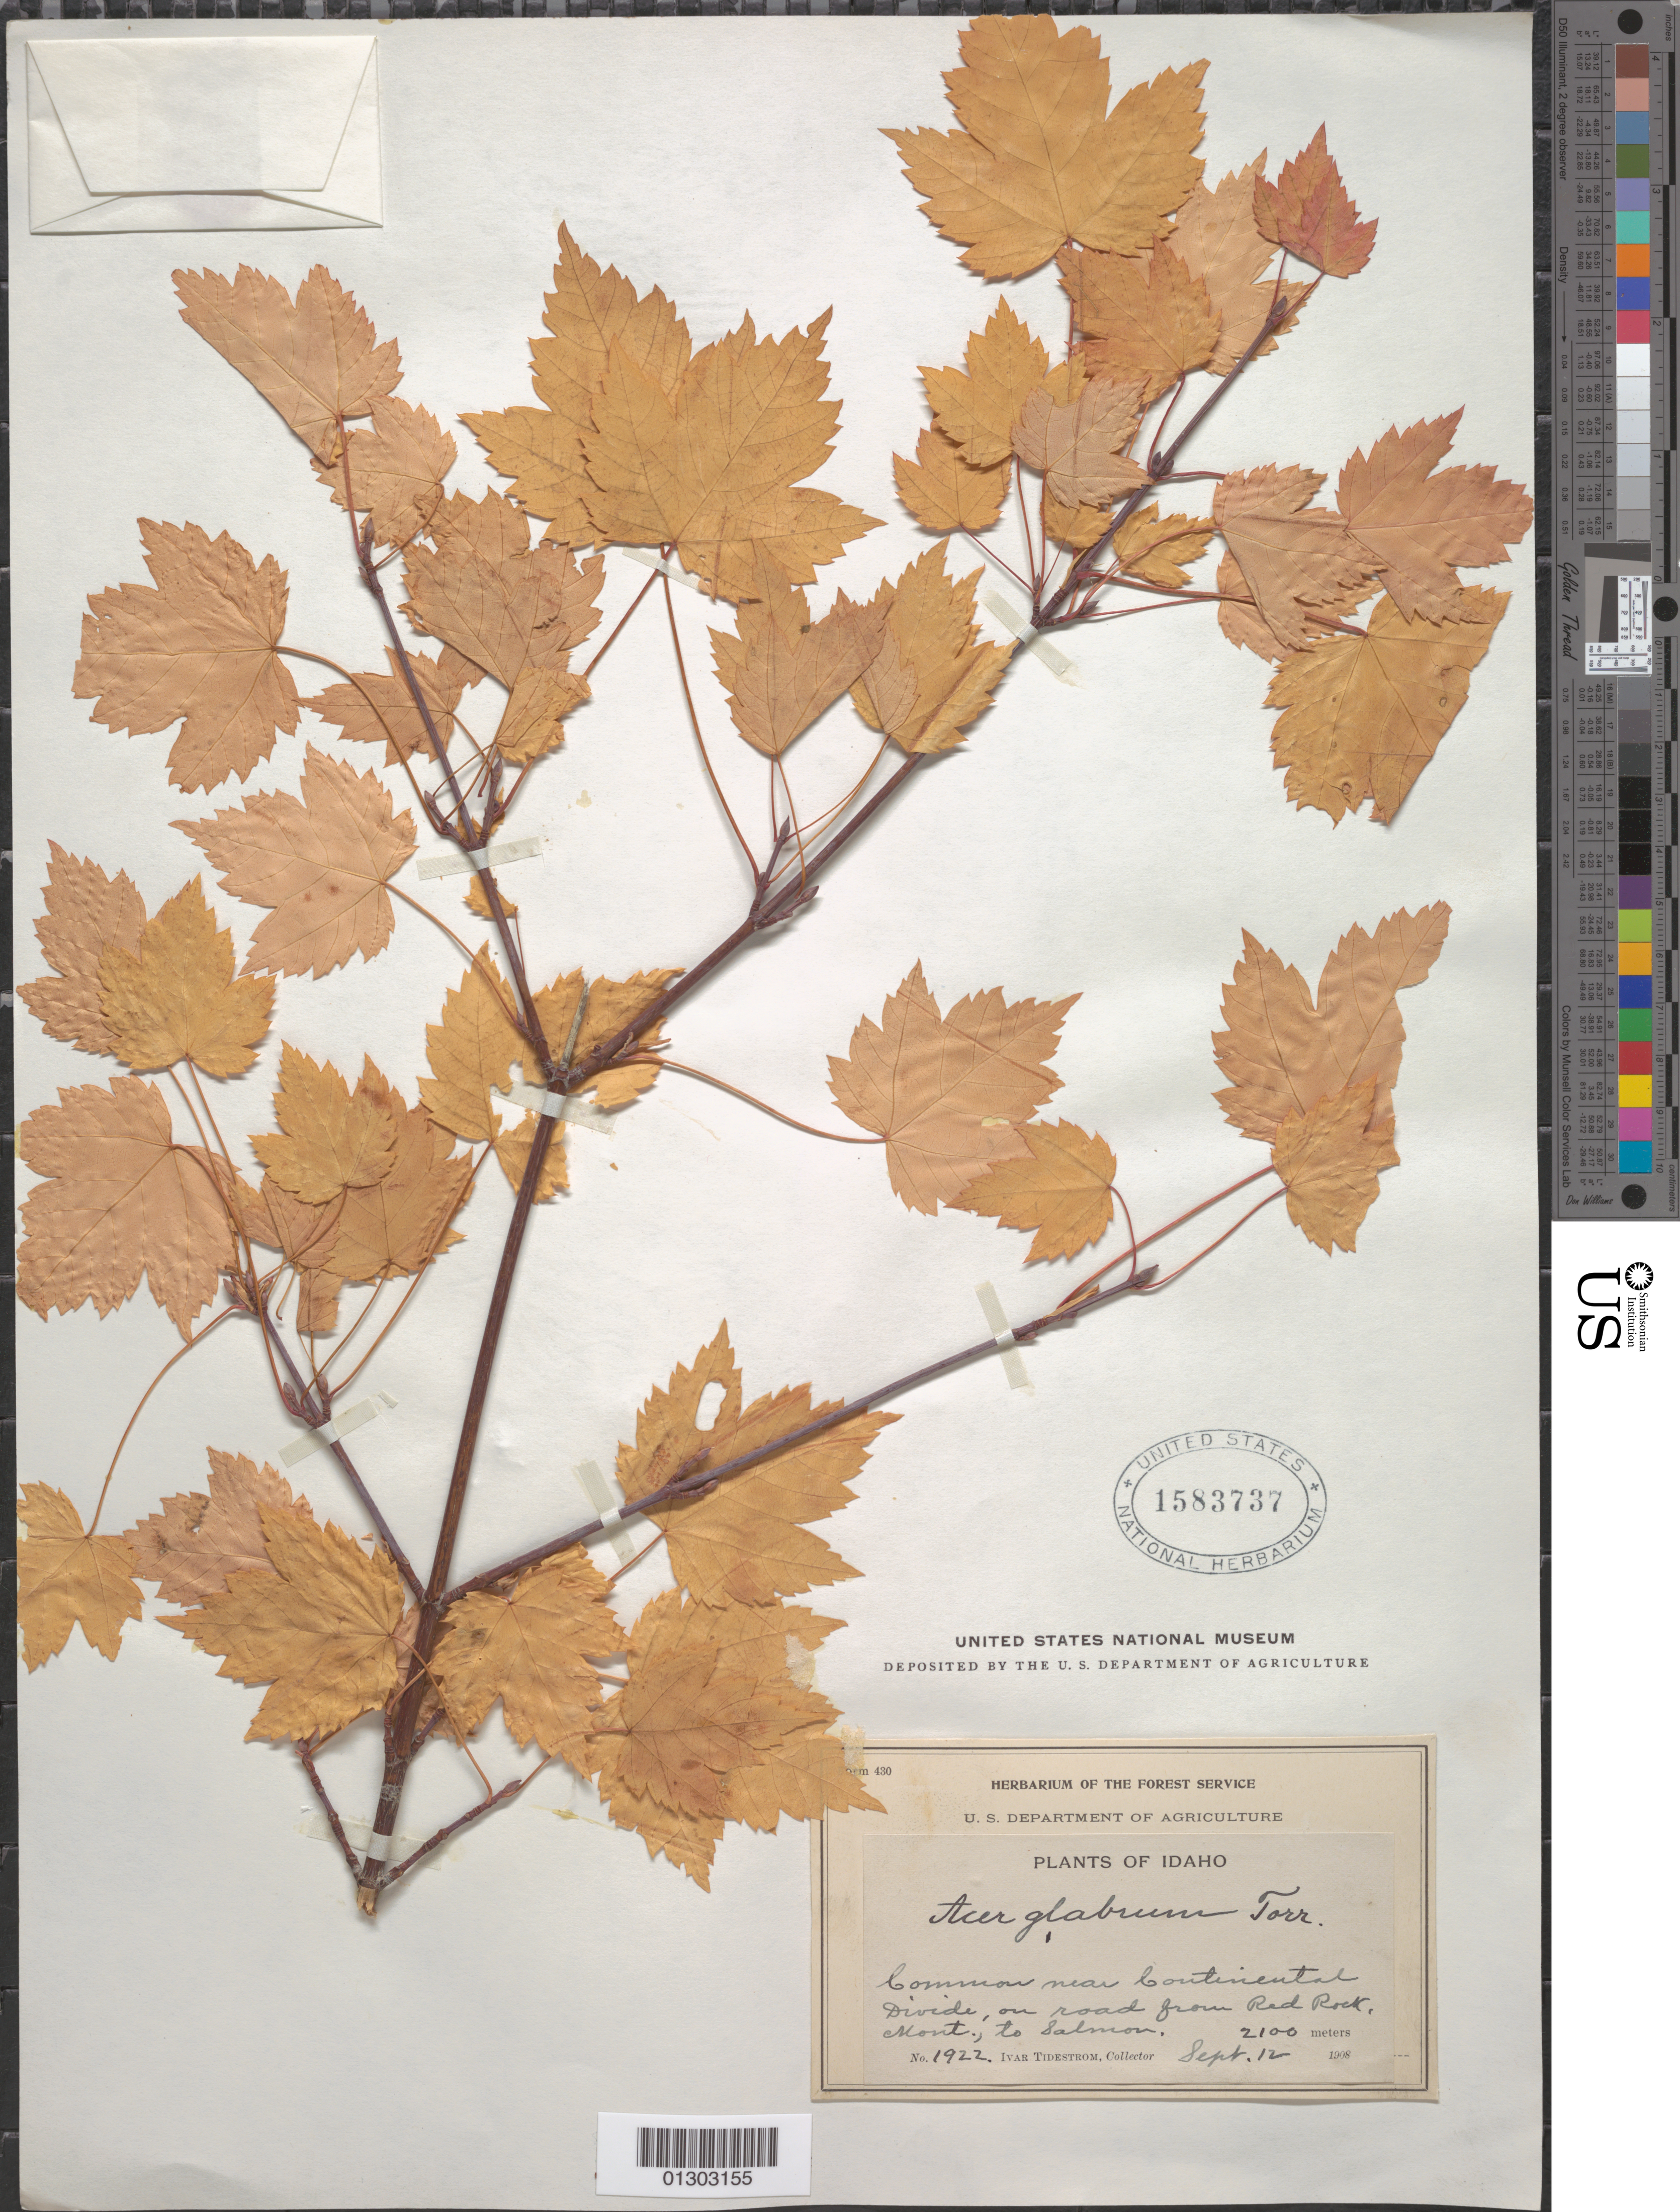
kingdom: Plantae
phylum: Tracheophyta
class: Magnoliopsida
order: Sapindales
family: Sapindaceae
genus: Acer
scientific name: Acer glabrum var. douglasii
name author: (Hook.) Dippel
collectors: I. F. Tidestrom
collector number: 1922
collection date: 1908-09-12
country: United States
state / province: Idaho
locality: Near Continental Divide, on road from Red Rock, Mont. to Salmon, Idaho.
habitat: Common, on road.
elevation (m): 2100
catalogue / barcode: US 1583737